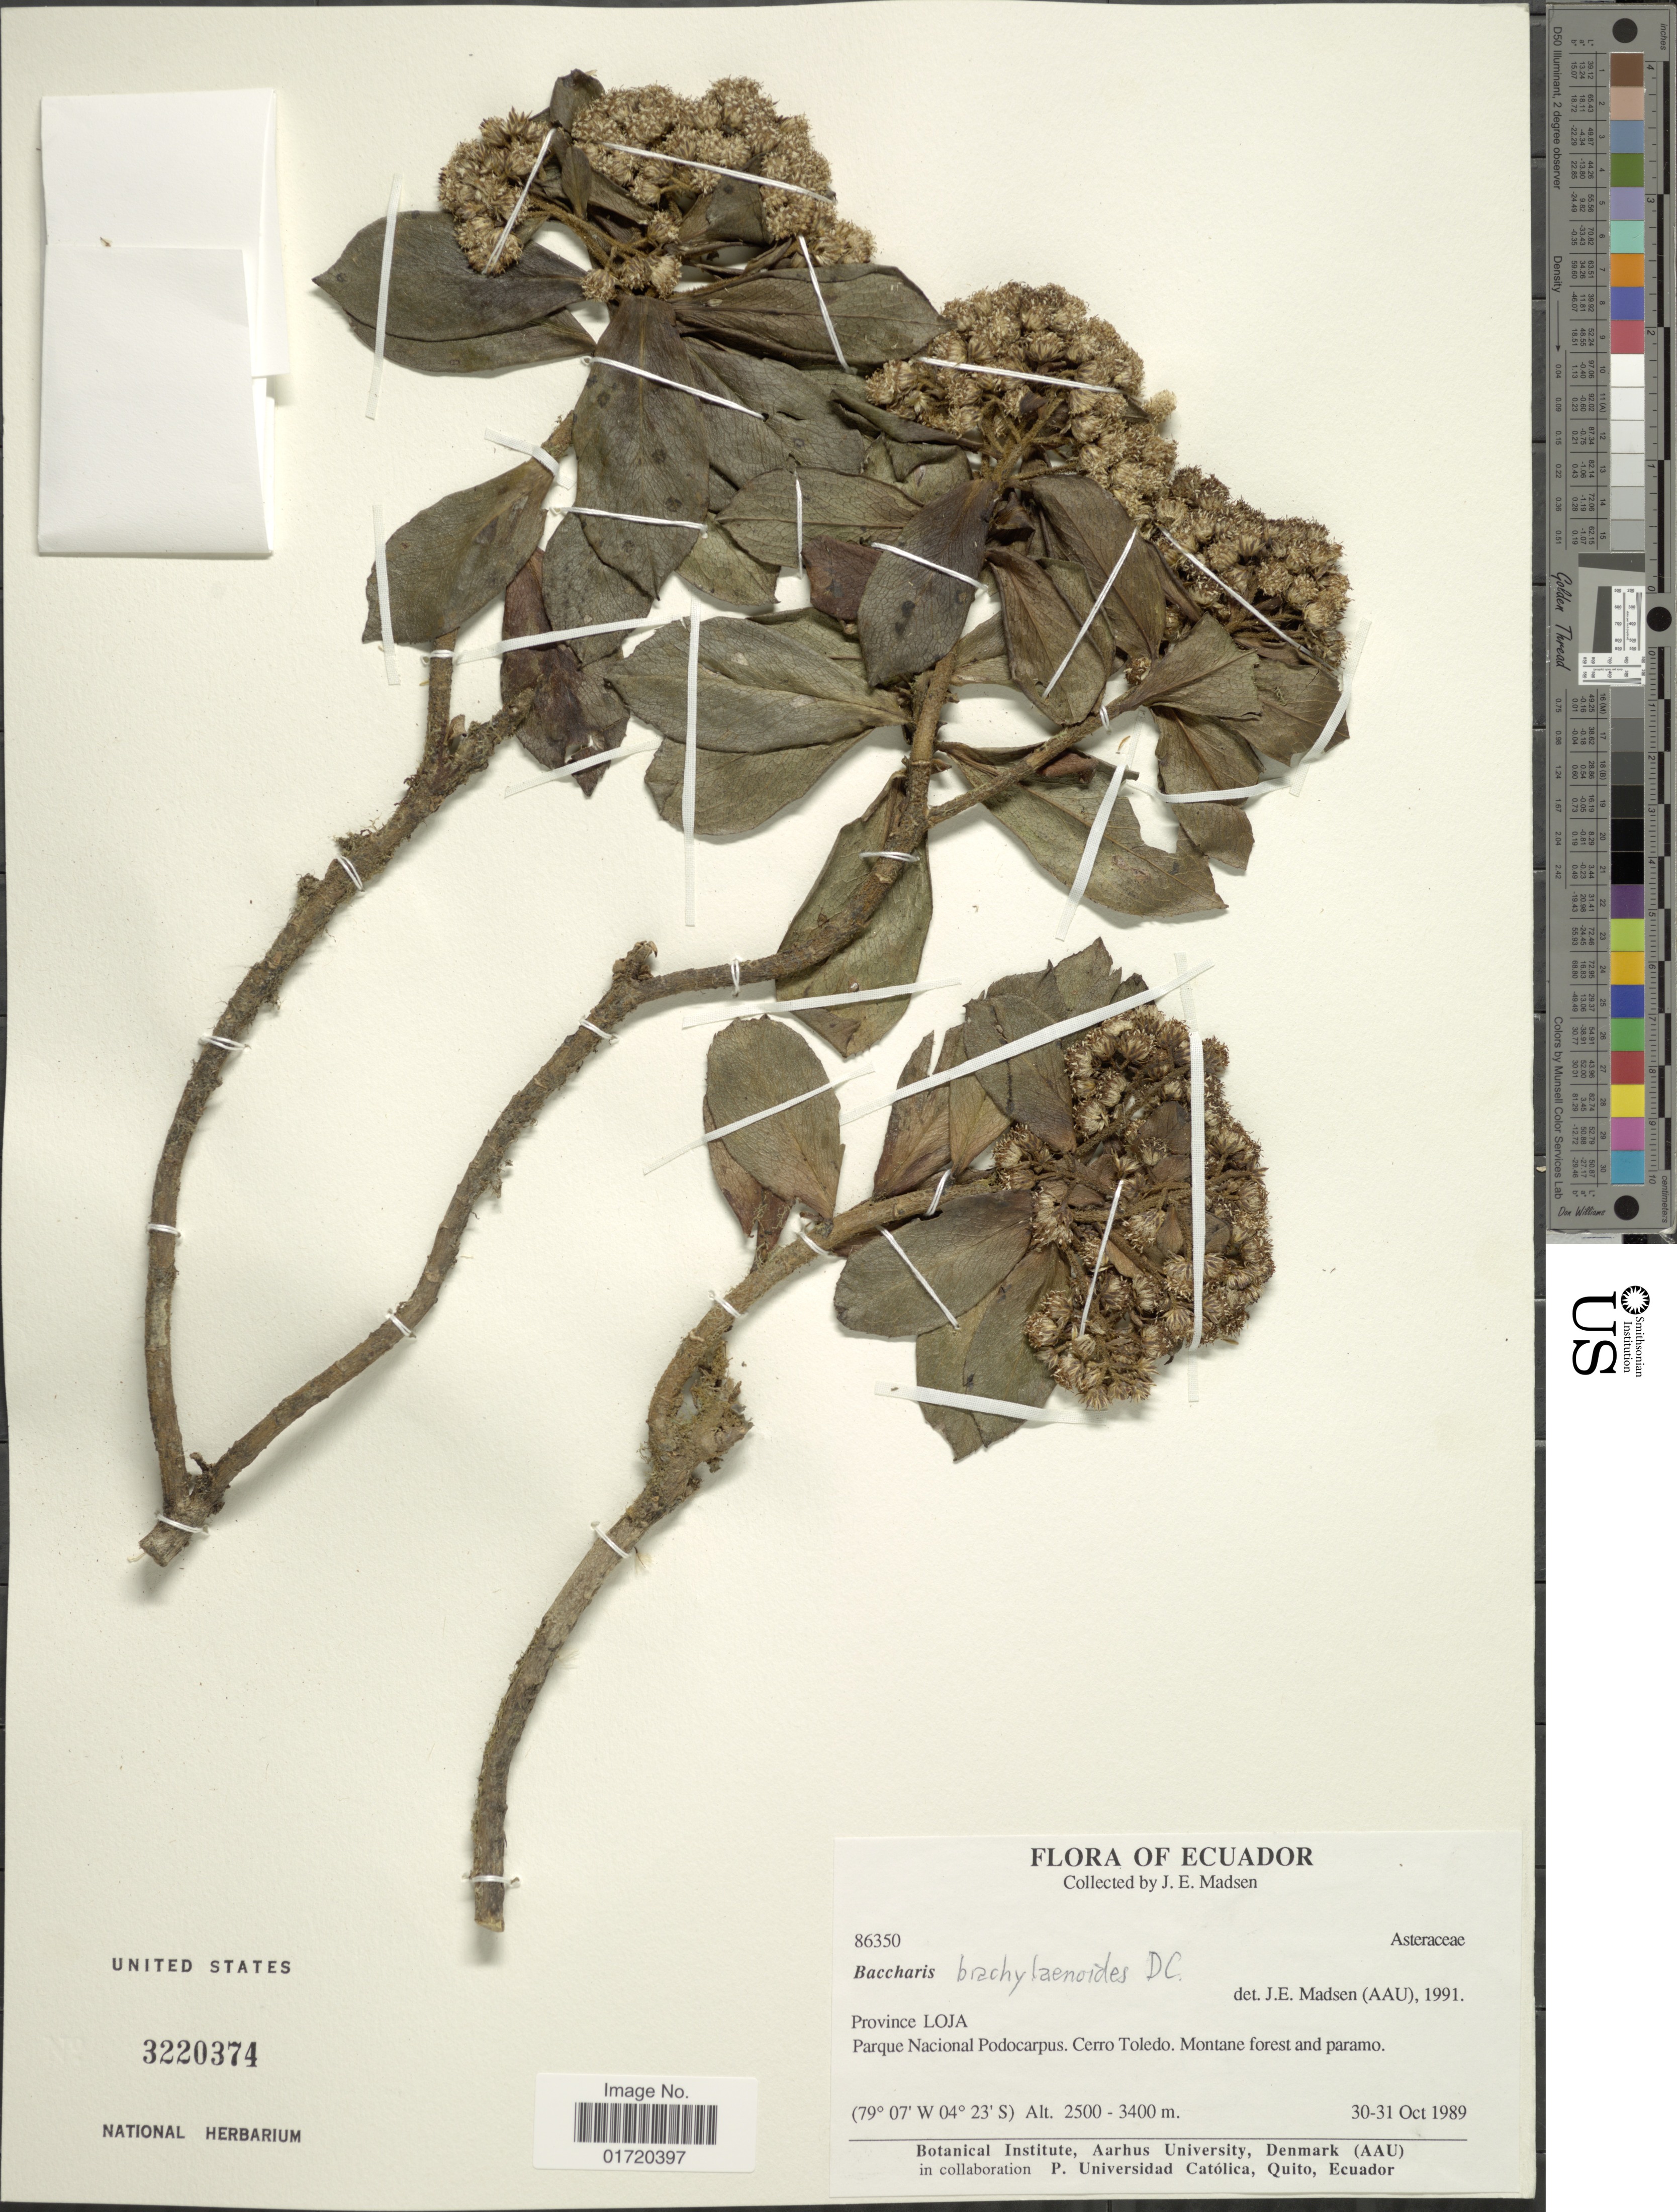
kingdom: Plantae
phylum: Tracheophyta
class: Magnoliopsida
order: Asterales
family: Asteraceae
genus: Baccharis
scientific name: Baccharis brachylaenoides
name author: DC.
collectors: J. E. Madsen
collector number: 86350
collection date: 1989-10-30/1989-10-31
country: Ecuador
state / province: Loja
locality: Parque Nacional Podocarpus, Cerro Toledo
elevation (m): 2500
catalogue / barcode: US 3220374